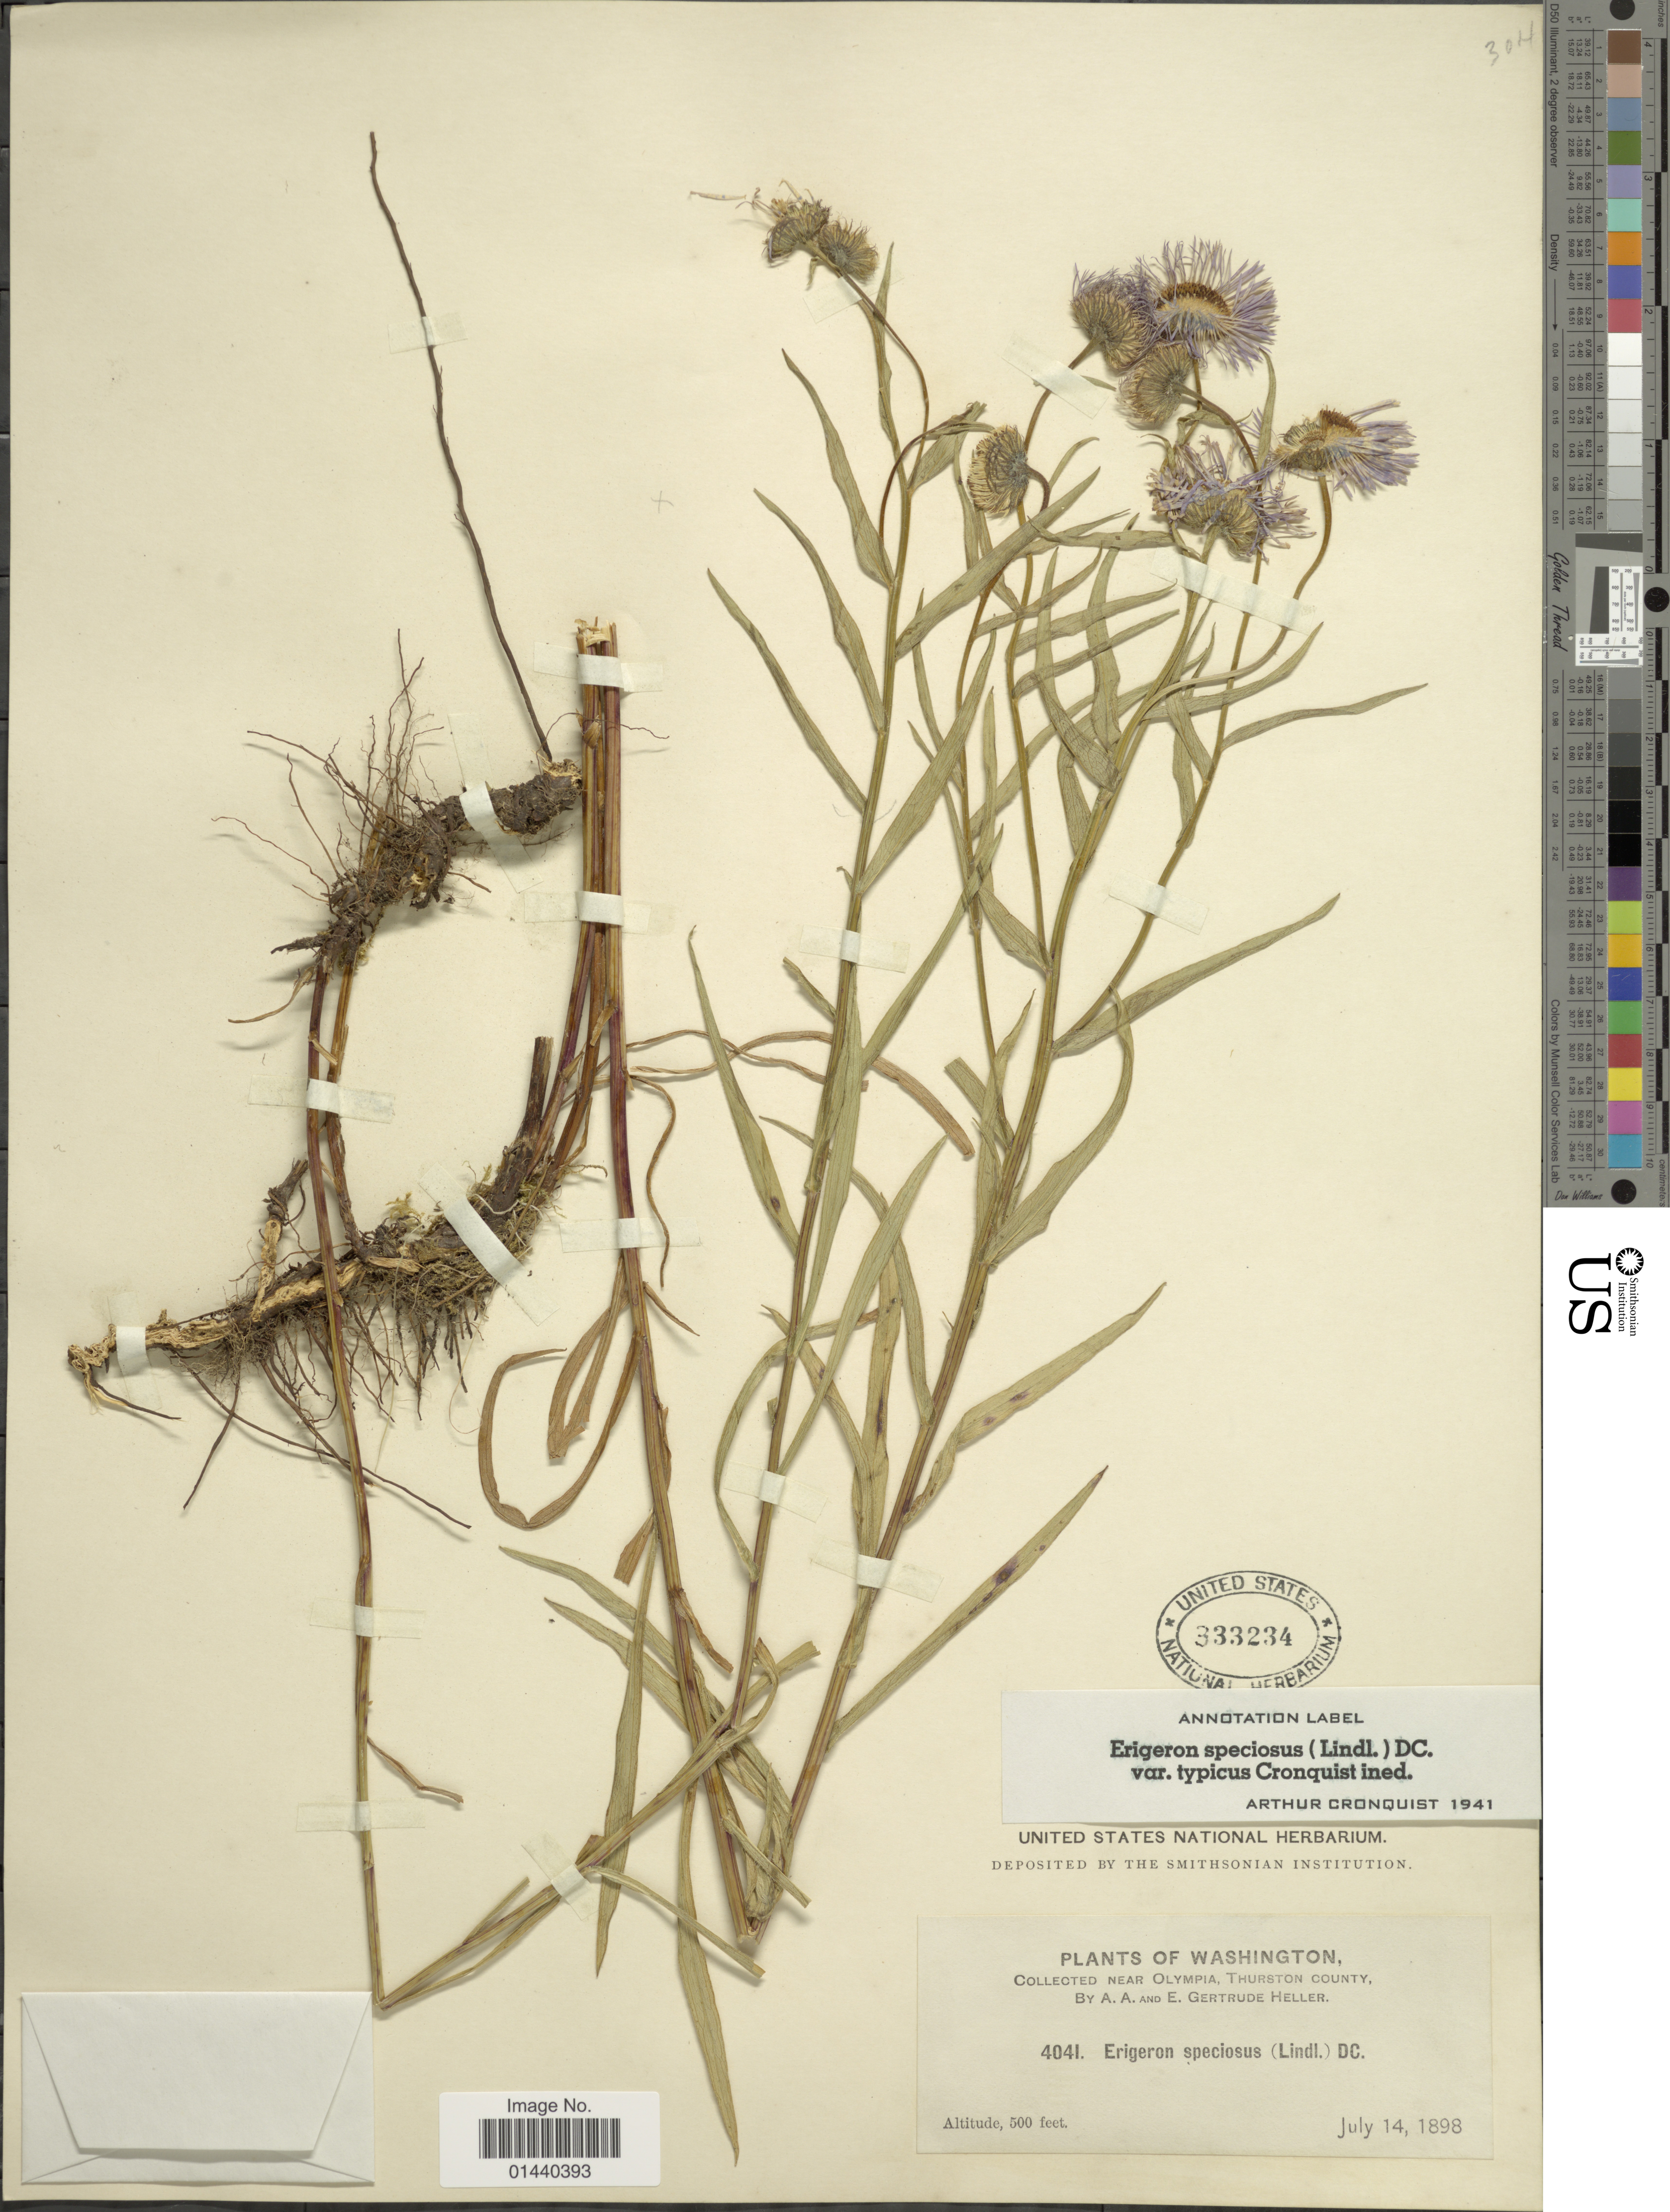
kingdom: Plantae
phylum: Tracheophyta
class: Magnoliopsida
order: Asterales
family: Asteraceae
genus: Erigeron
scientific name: Erigeron speciosus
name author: (Lindl.) DC.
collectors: A. A. Heller & E. G. Heller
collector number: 4041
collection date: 1898-07-14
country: United States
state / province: Washington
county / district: Thurston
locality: Olympia, Thurston County.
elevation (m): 152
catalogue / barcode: US 333234